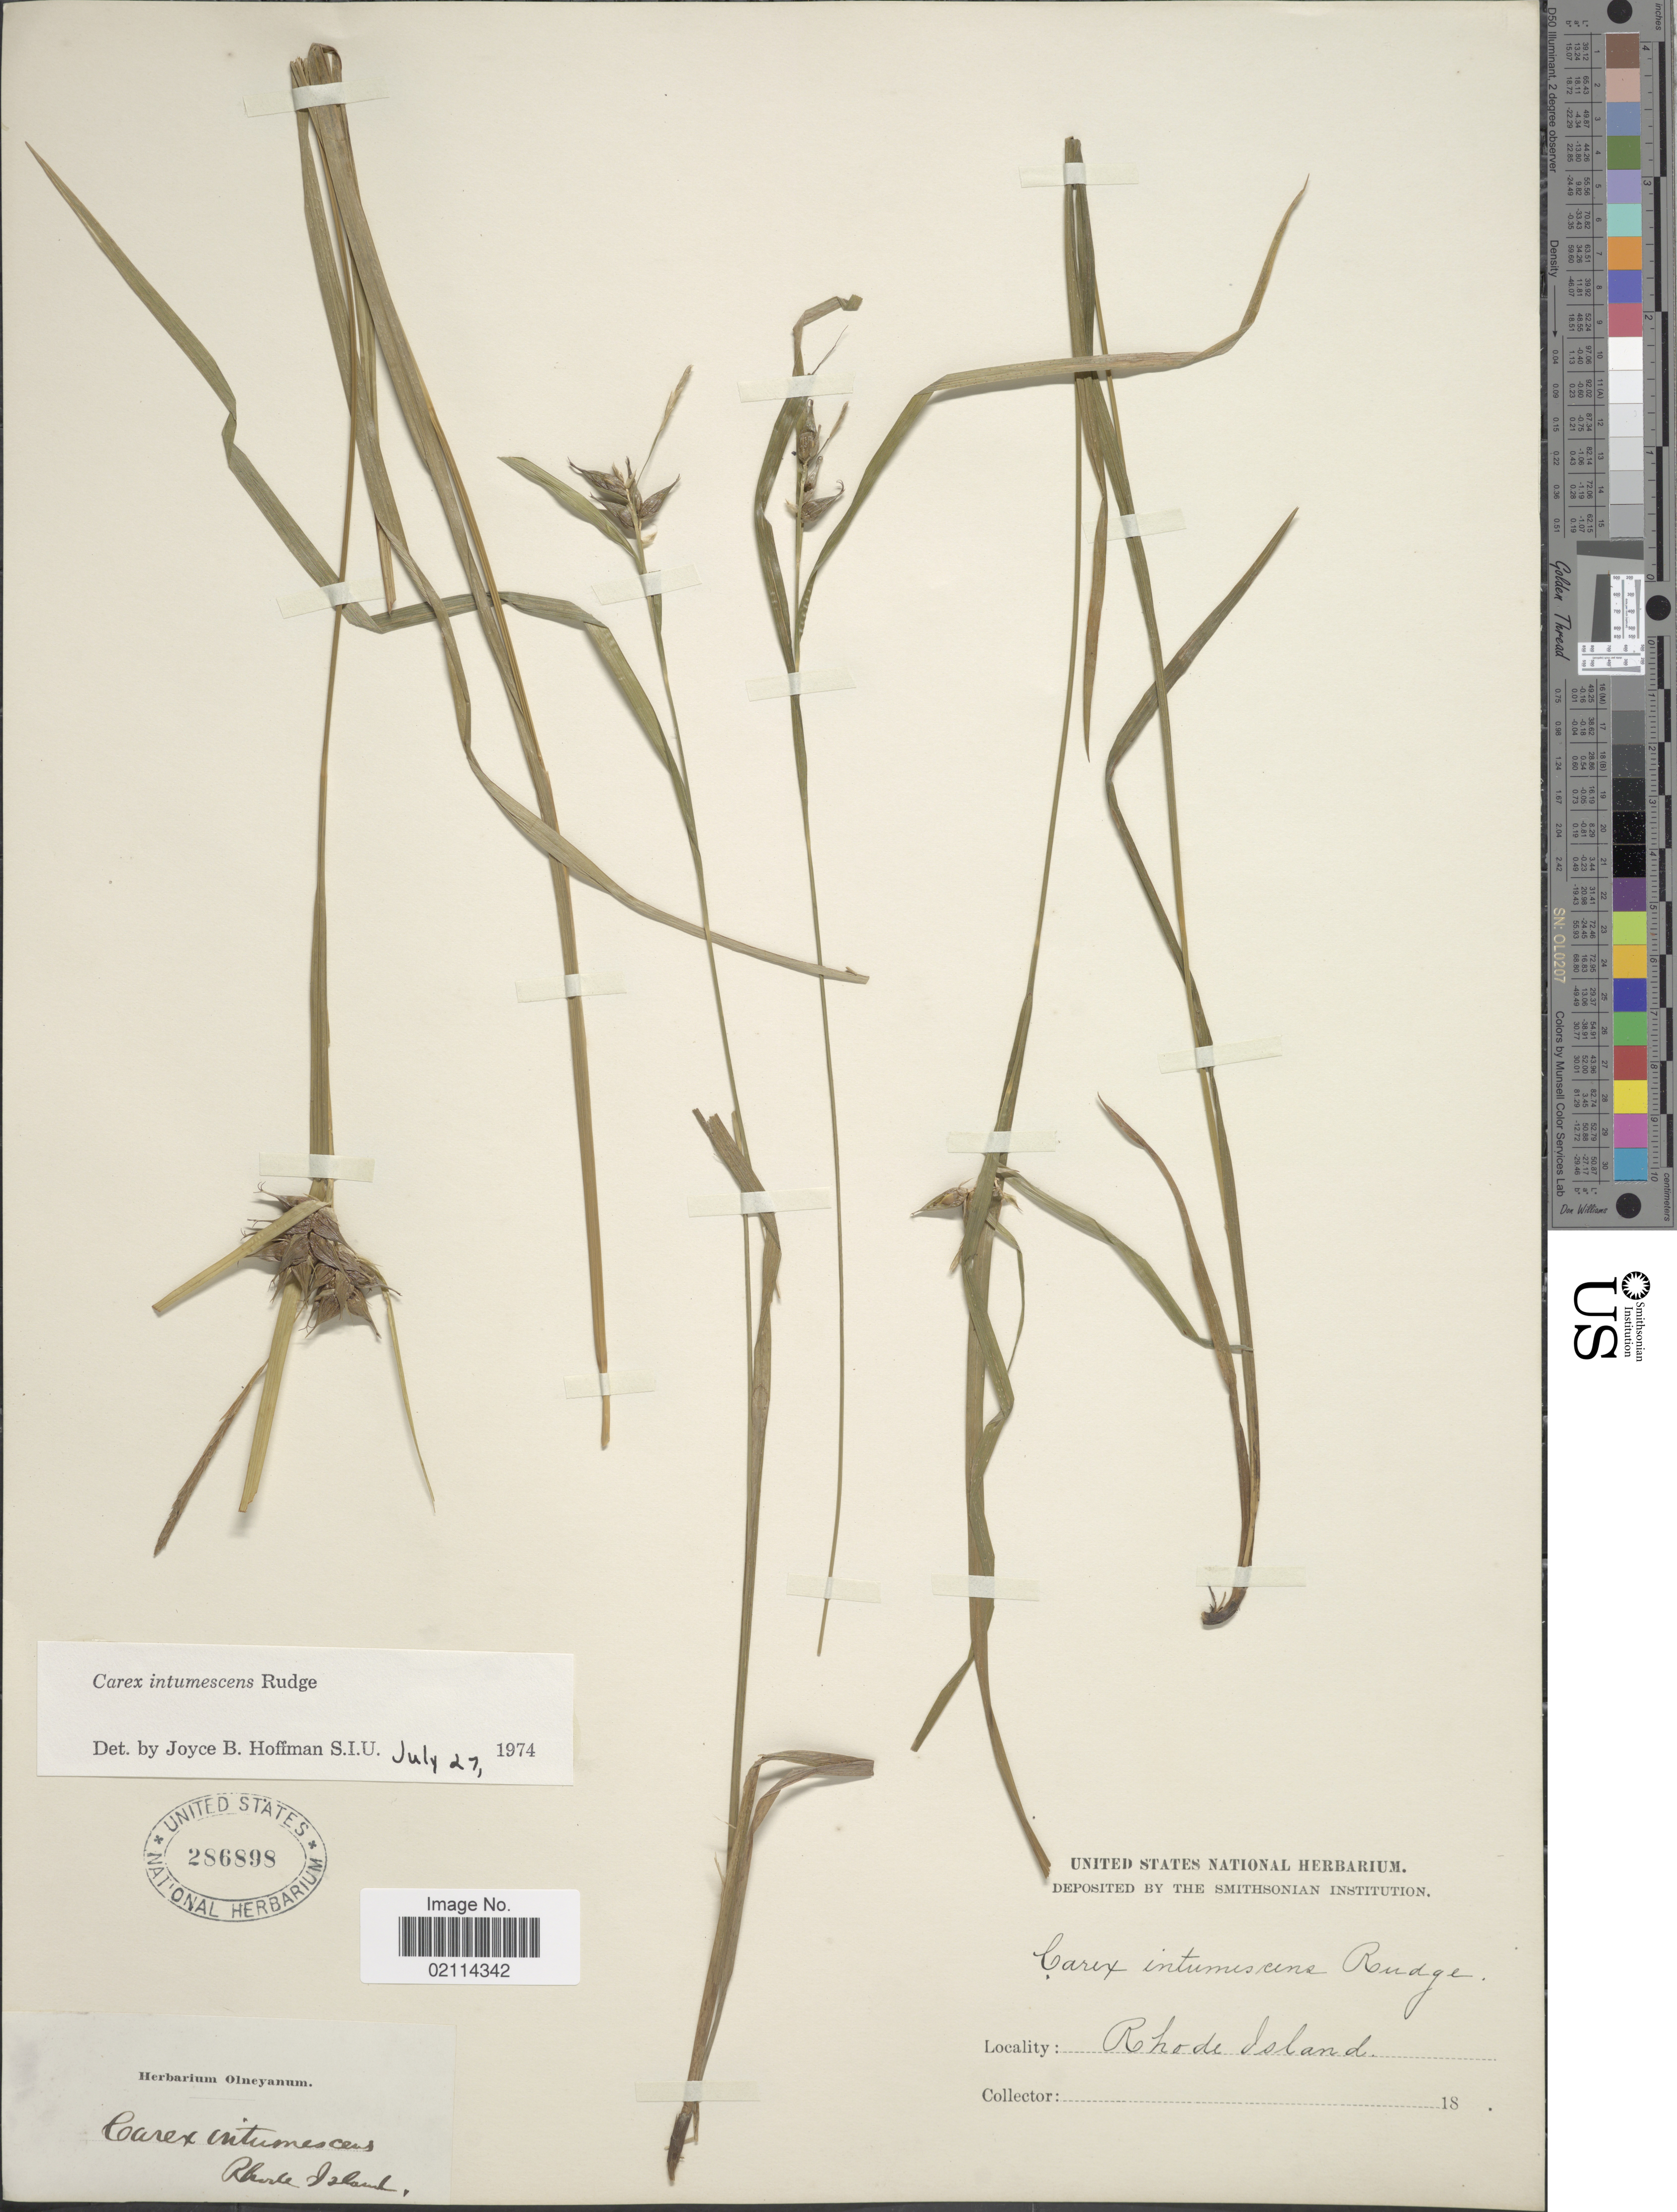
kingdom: Plantae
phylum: Tracheophyta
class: Liliopsida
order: Poales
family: Cyperaceae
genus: Carex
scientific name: Carex intumescens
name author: Rudge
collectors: ex herb. Olneyanum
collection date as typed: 18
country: United States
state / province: Rhode Island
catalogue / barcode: US 286898